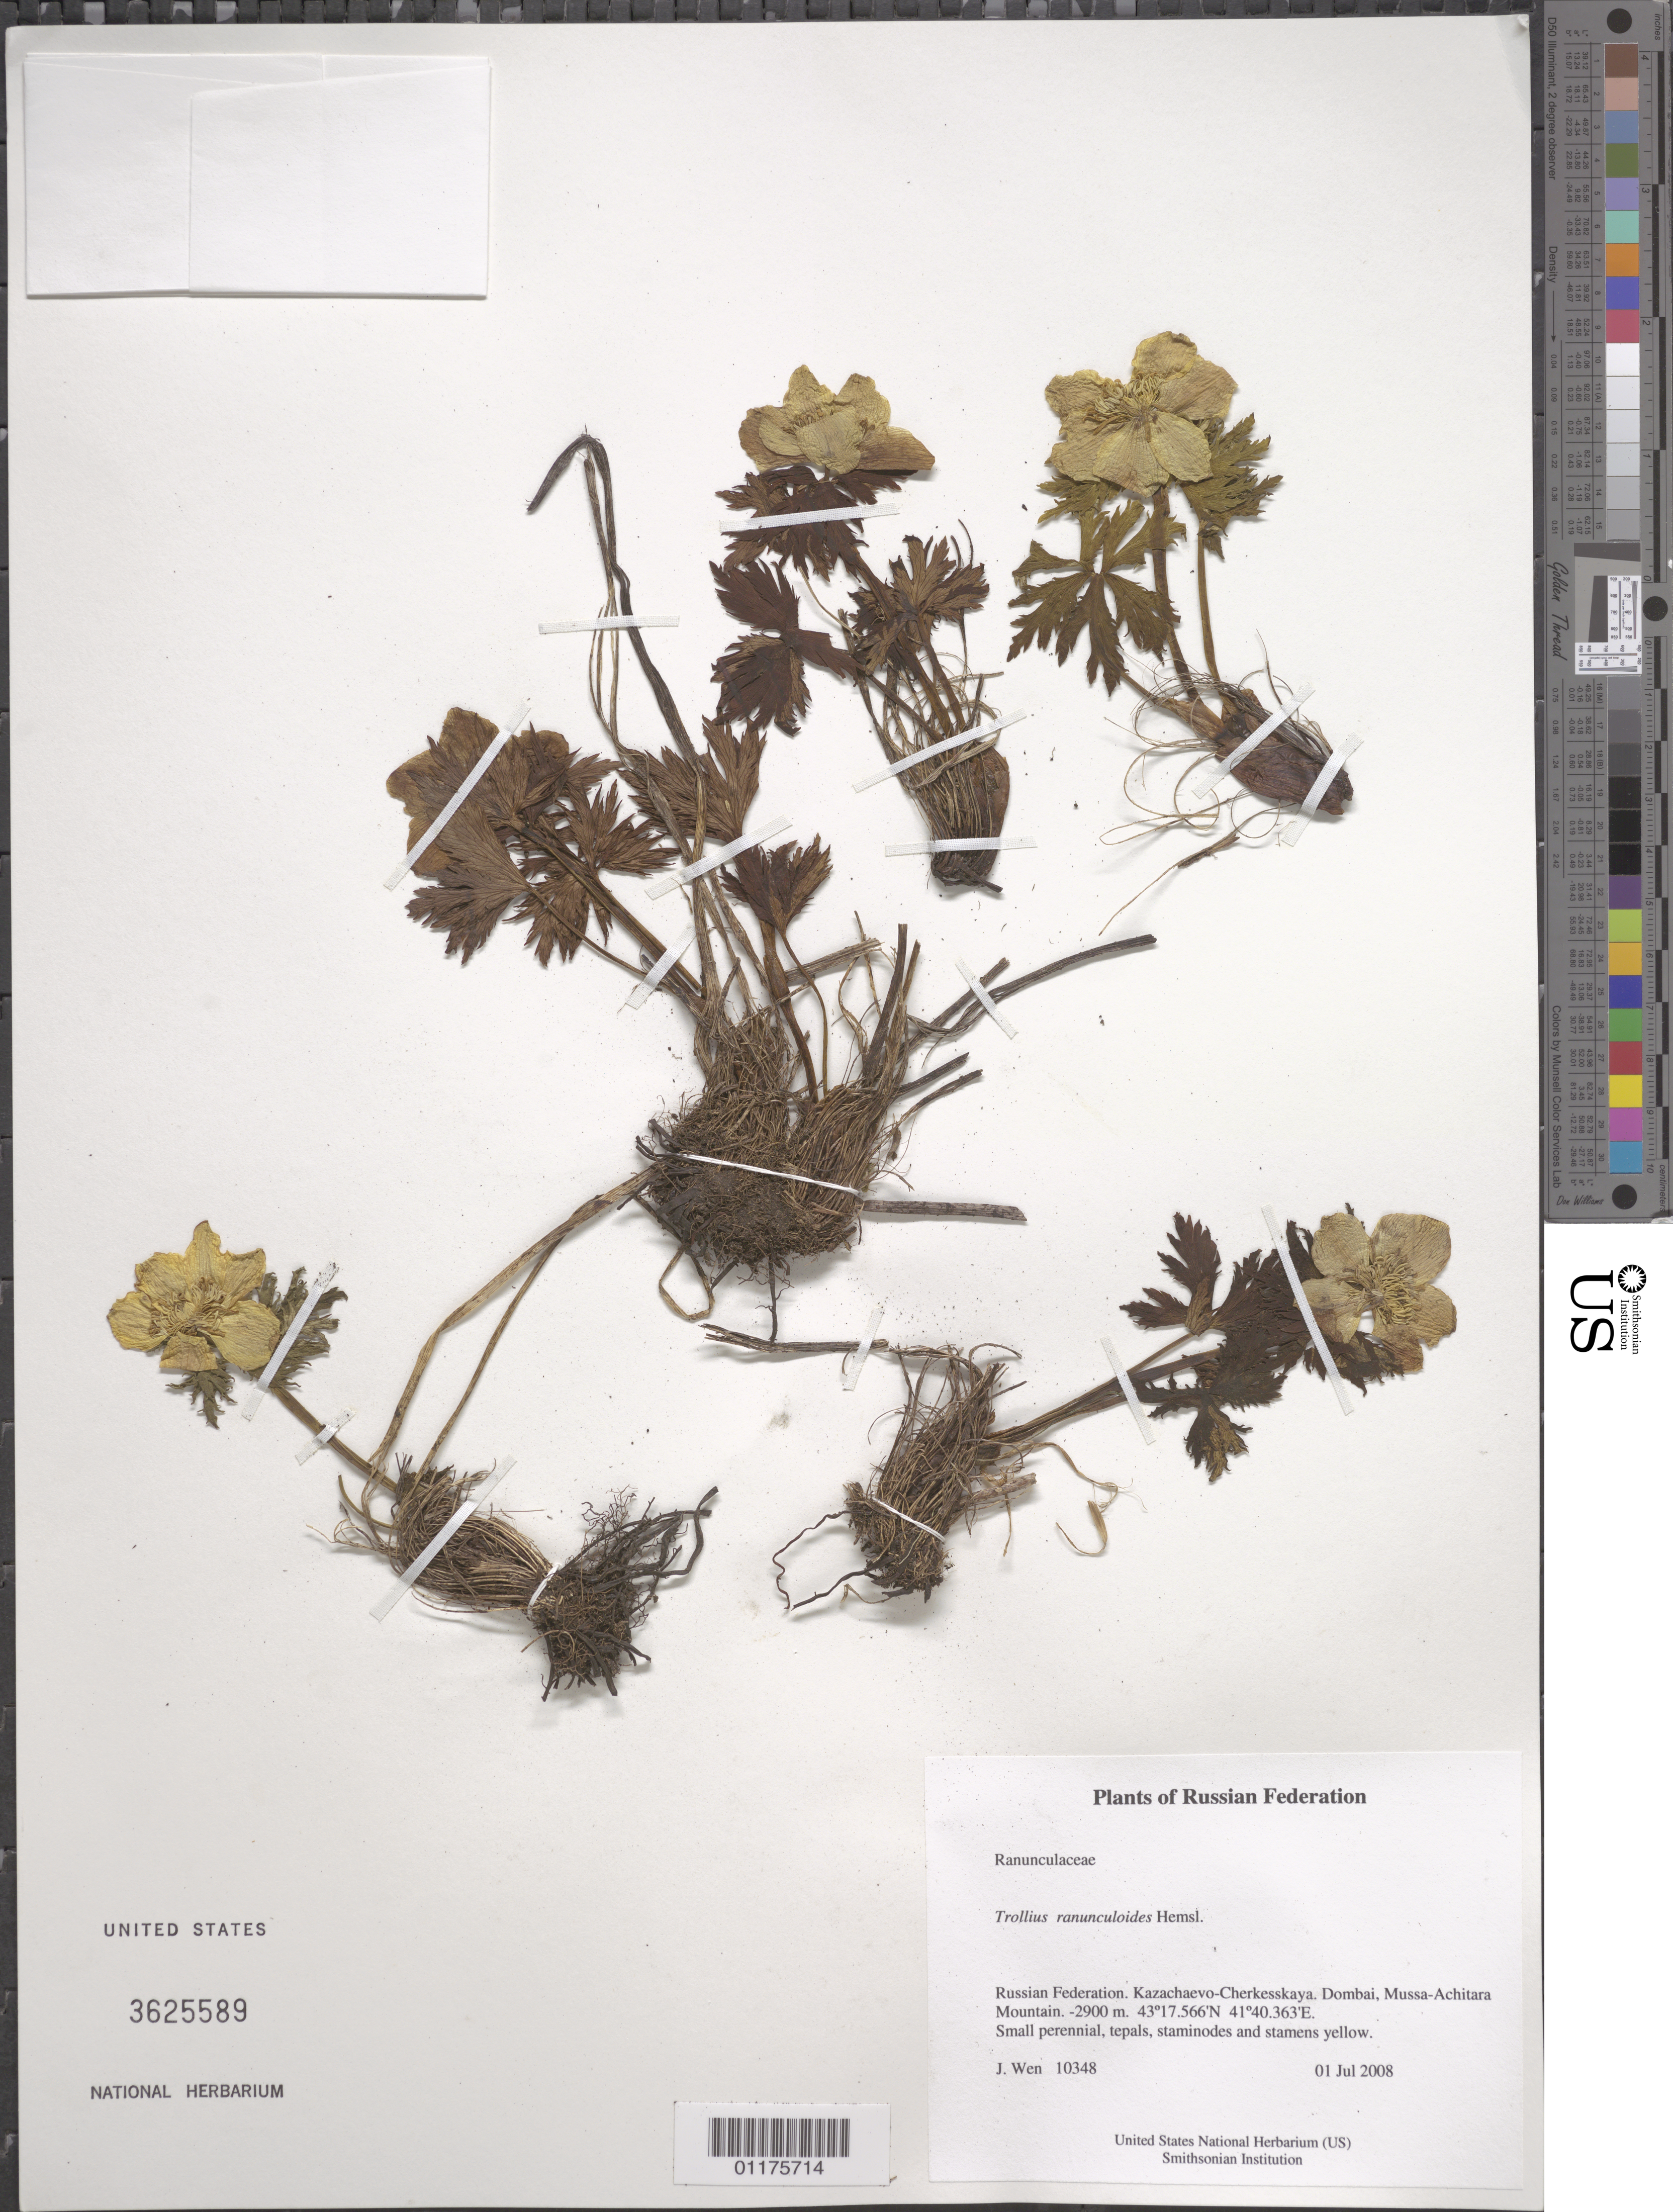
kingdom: Plantae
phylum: Tracheophyta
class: Magnoliopsida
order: Ranunculales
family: Ranunculaceae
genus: Trollius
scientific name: Trollius ranunculoides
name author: Hemsl.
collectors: J. Wen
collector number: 10348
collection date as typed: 01 Jul 2008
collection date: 2008-07-01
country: Russian Federation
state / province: Karachay-Cherkess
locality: Dombai, Mussa-Achitara Mountain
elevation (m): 2900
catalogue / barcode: US 3625589